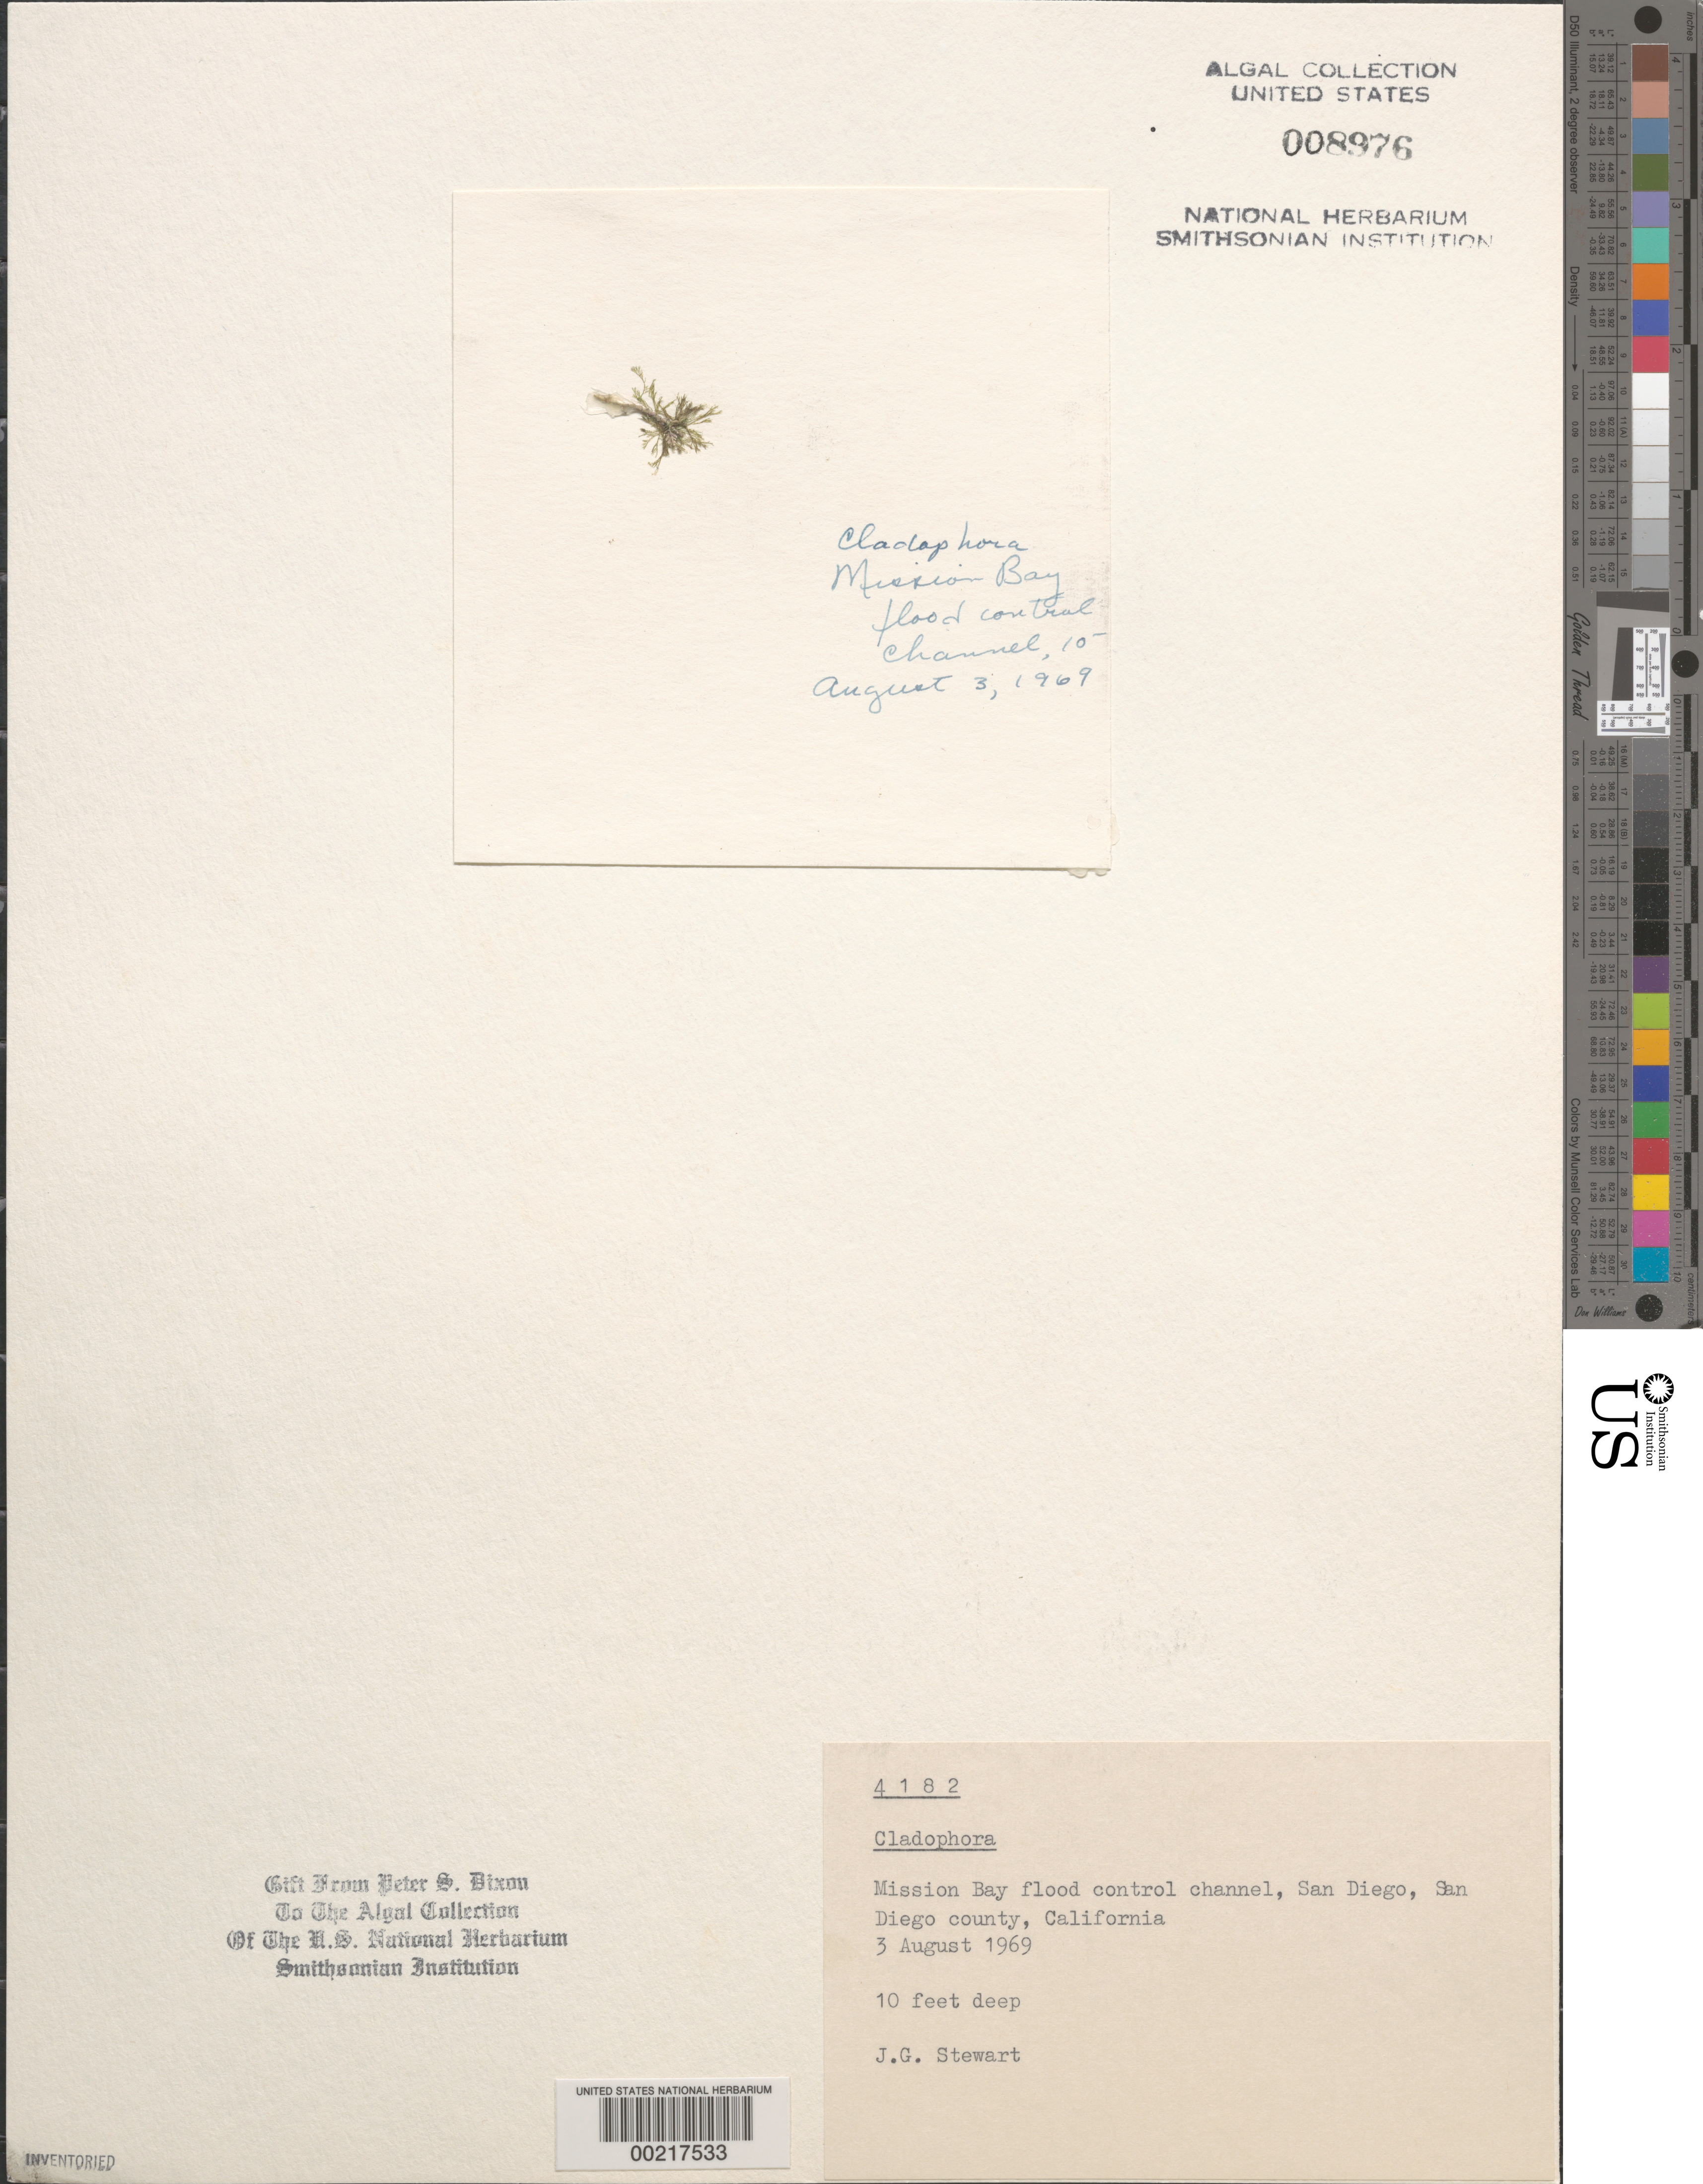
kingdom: Plantae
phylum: Chlorophyta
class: Ulvophyceae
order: Cladophorales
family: Cladophoraceae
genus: Cladophora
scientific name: Cladophora sp.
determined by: Dixon, P. S.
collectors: J. Stewart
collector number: PSD 4182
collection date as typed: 03 Aug 1969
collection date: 1969-08-03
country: United States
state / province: California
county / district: San Diego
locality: San Diego, Mission Bay flood control channel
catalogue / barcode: US 8976